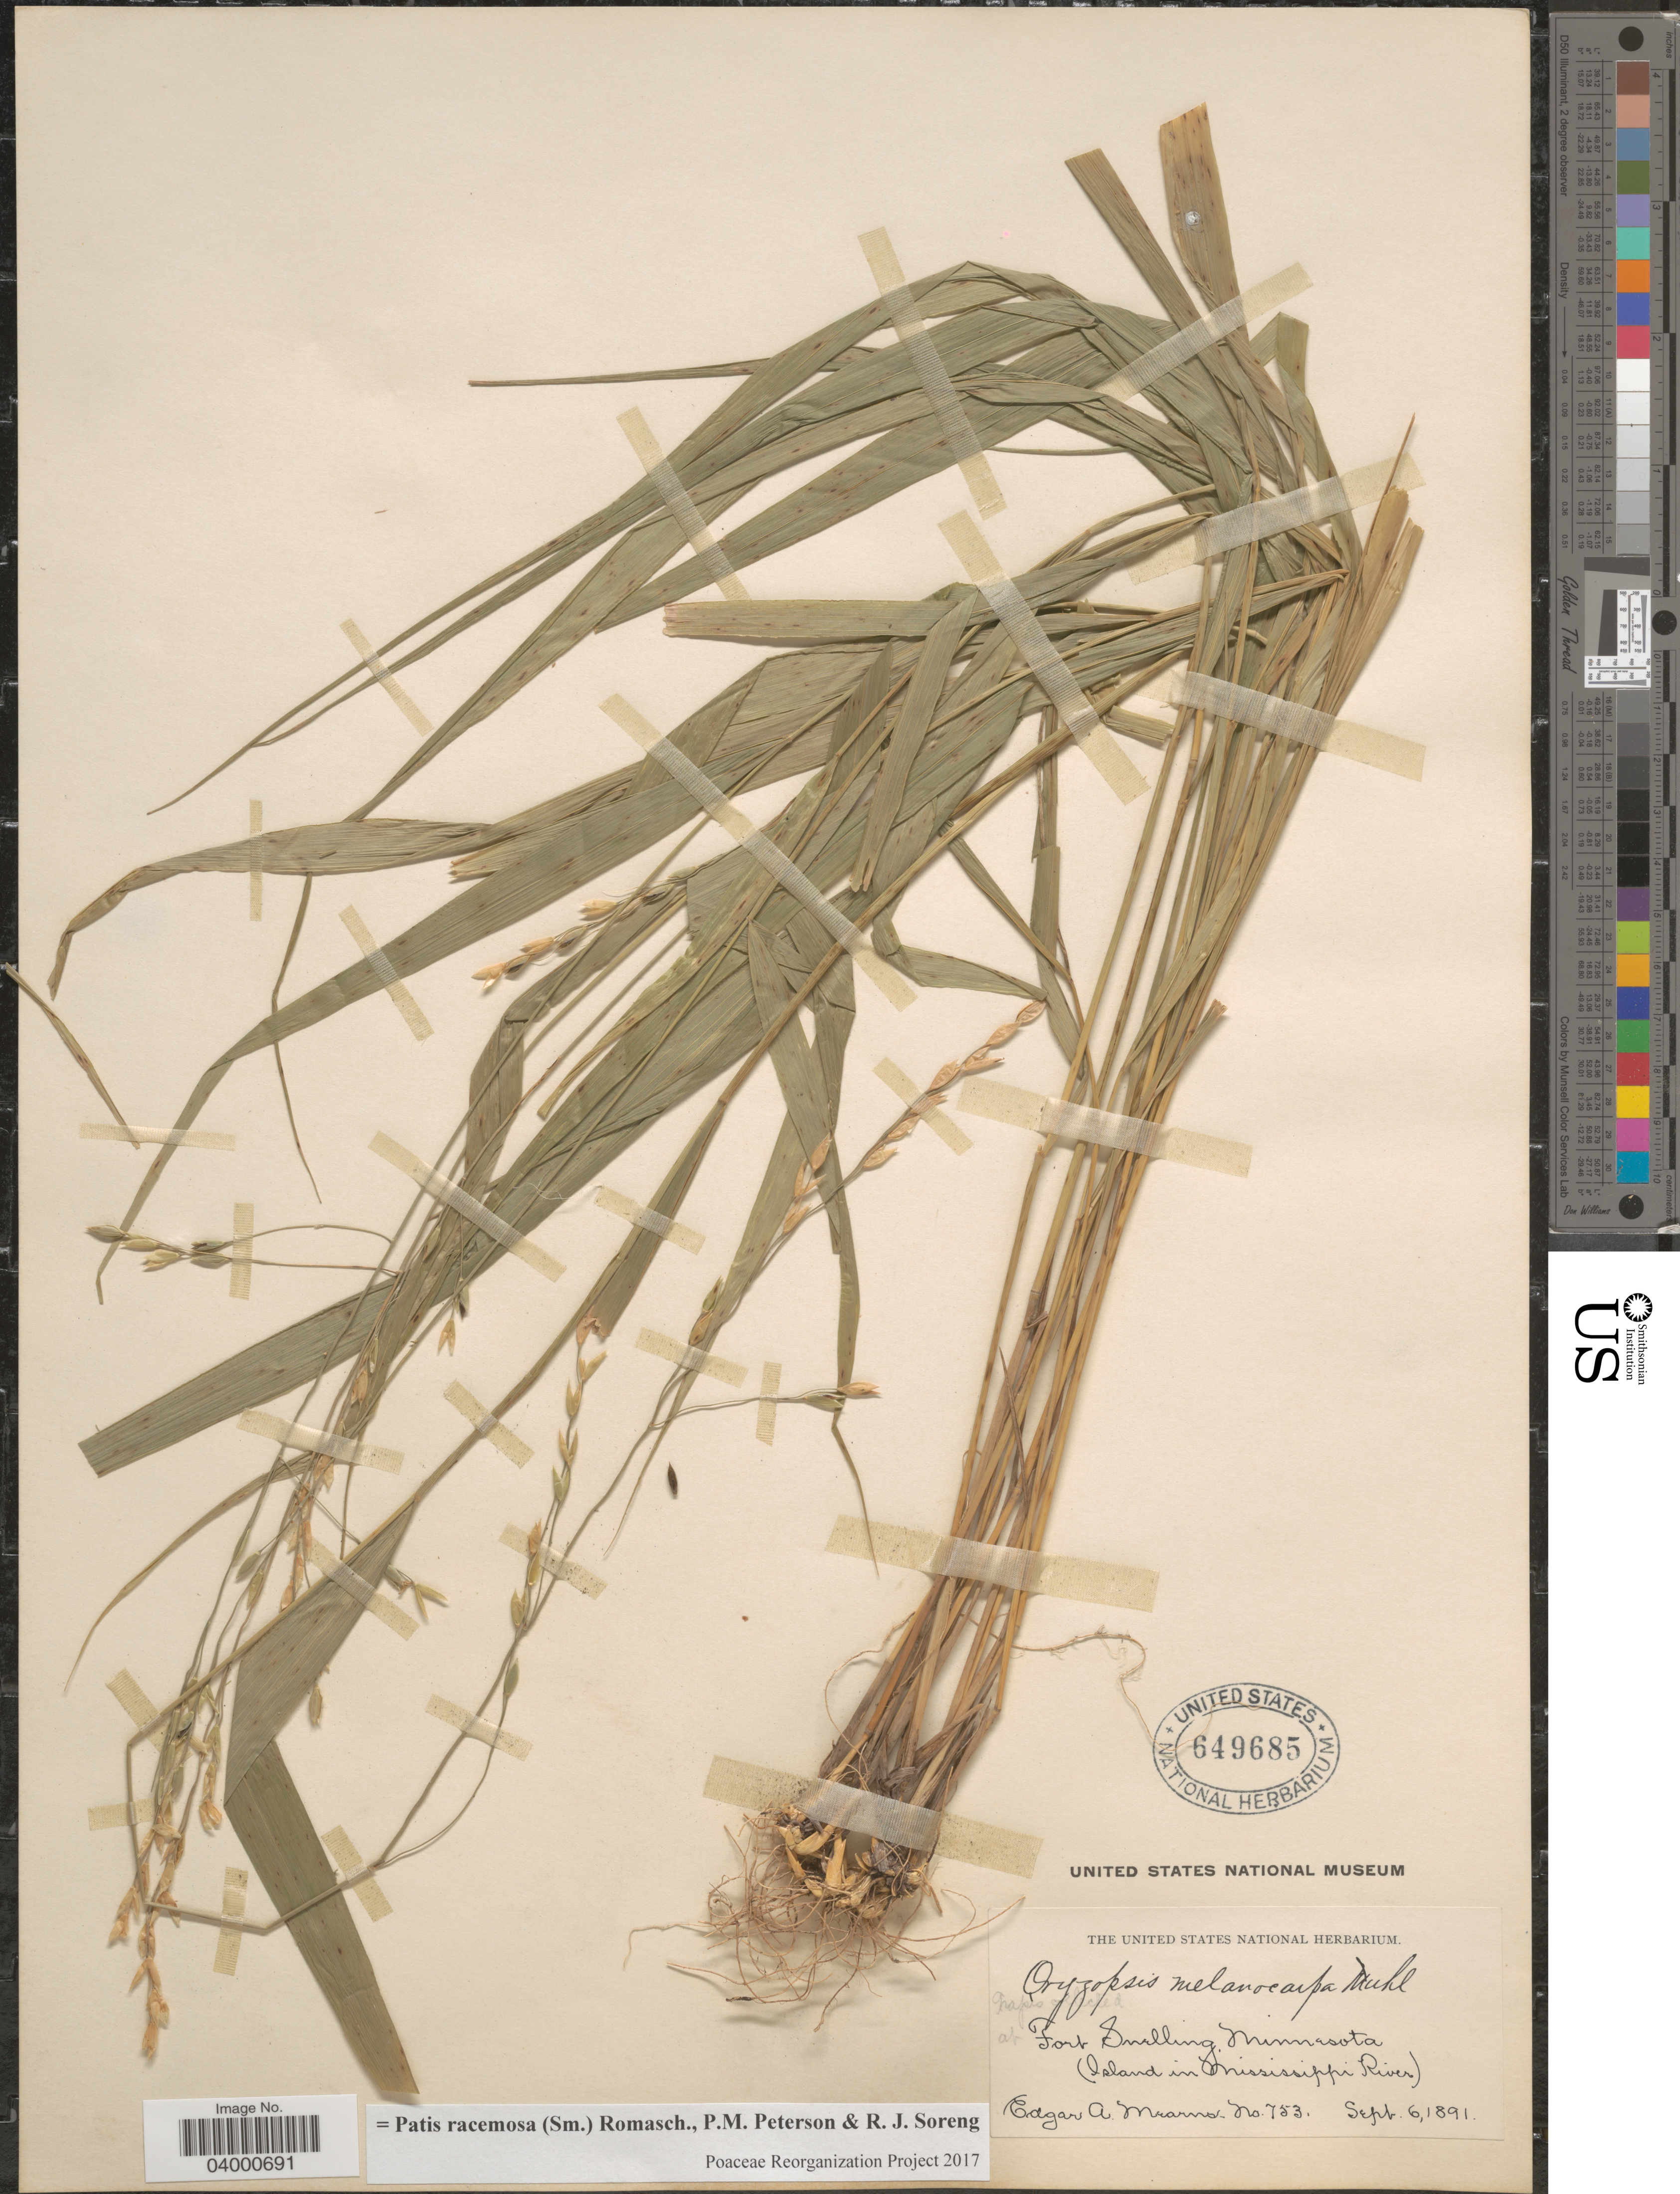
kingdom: Plantae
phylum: Tracheophyta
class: Liliopsida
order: Poales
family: Poaceae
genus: Patis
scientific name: Patis racemosa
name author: (Sm.) Romasch. et al.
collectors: E. A. Mearns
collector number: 753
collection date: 1891-09-06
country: United States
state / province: Minnesota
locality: At Fort Snelling, (Island in Mississippi River).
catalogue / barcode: US 649685